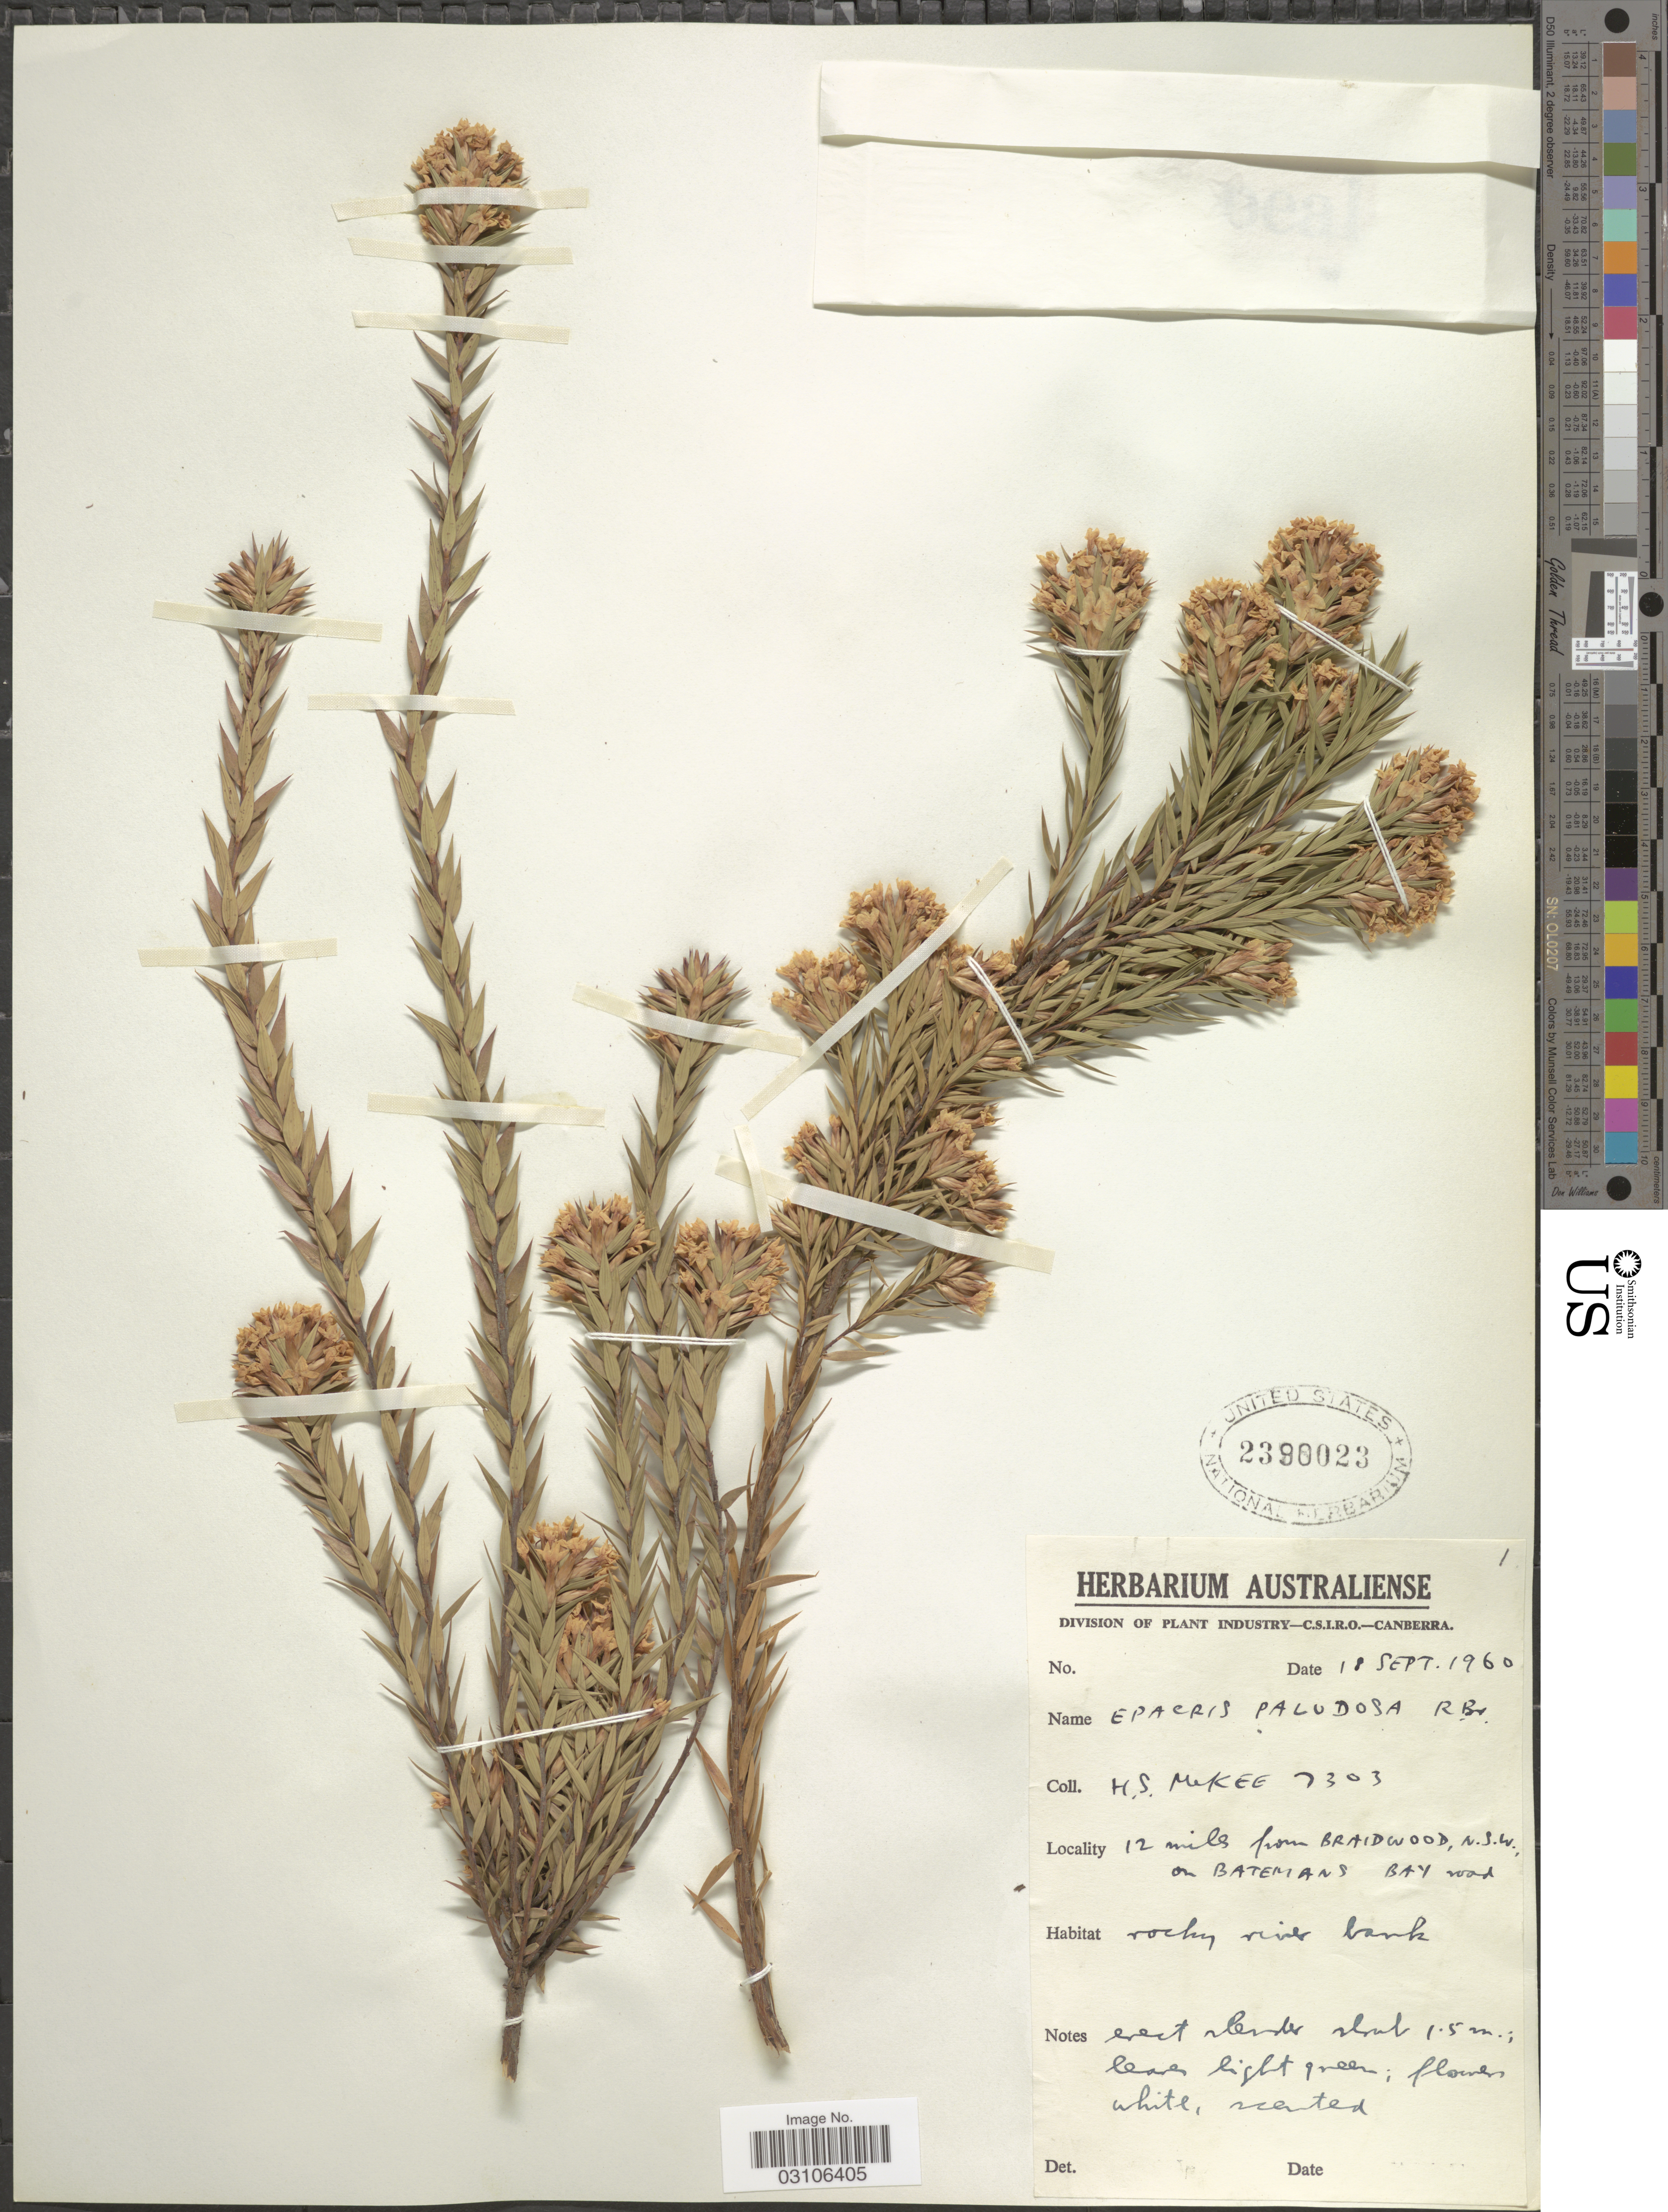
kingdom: Plantae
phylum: Tracheophyta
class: Magnoliopsida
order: Ericales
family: Ericaceae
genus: Epacris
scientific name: Epacris paludosa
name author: R. Br.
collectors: H. S. McKee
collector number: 7303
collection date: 1960-09-18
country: Australia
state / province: New South Wales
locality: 12 miles from Braidwood, on Batemans Bay road.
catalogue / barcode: US 2390023